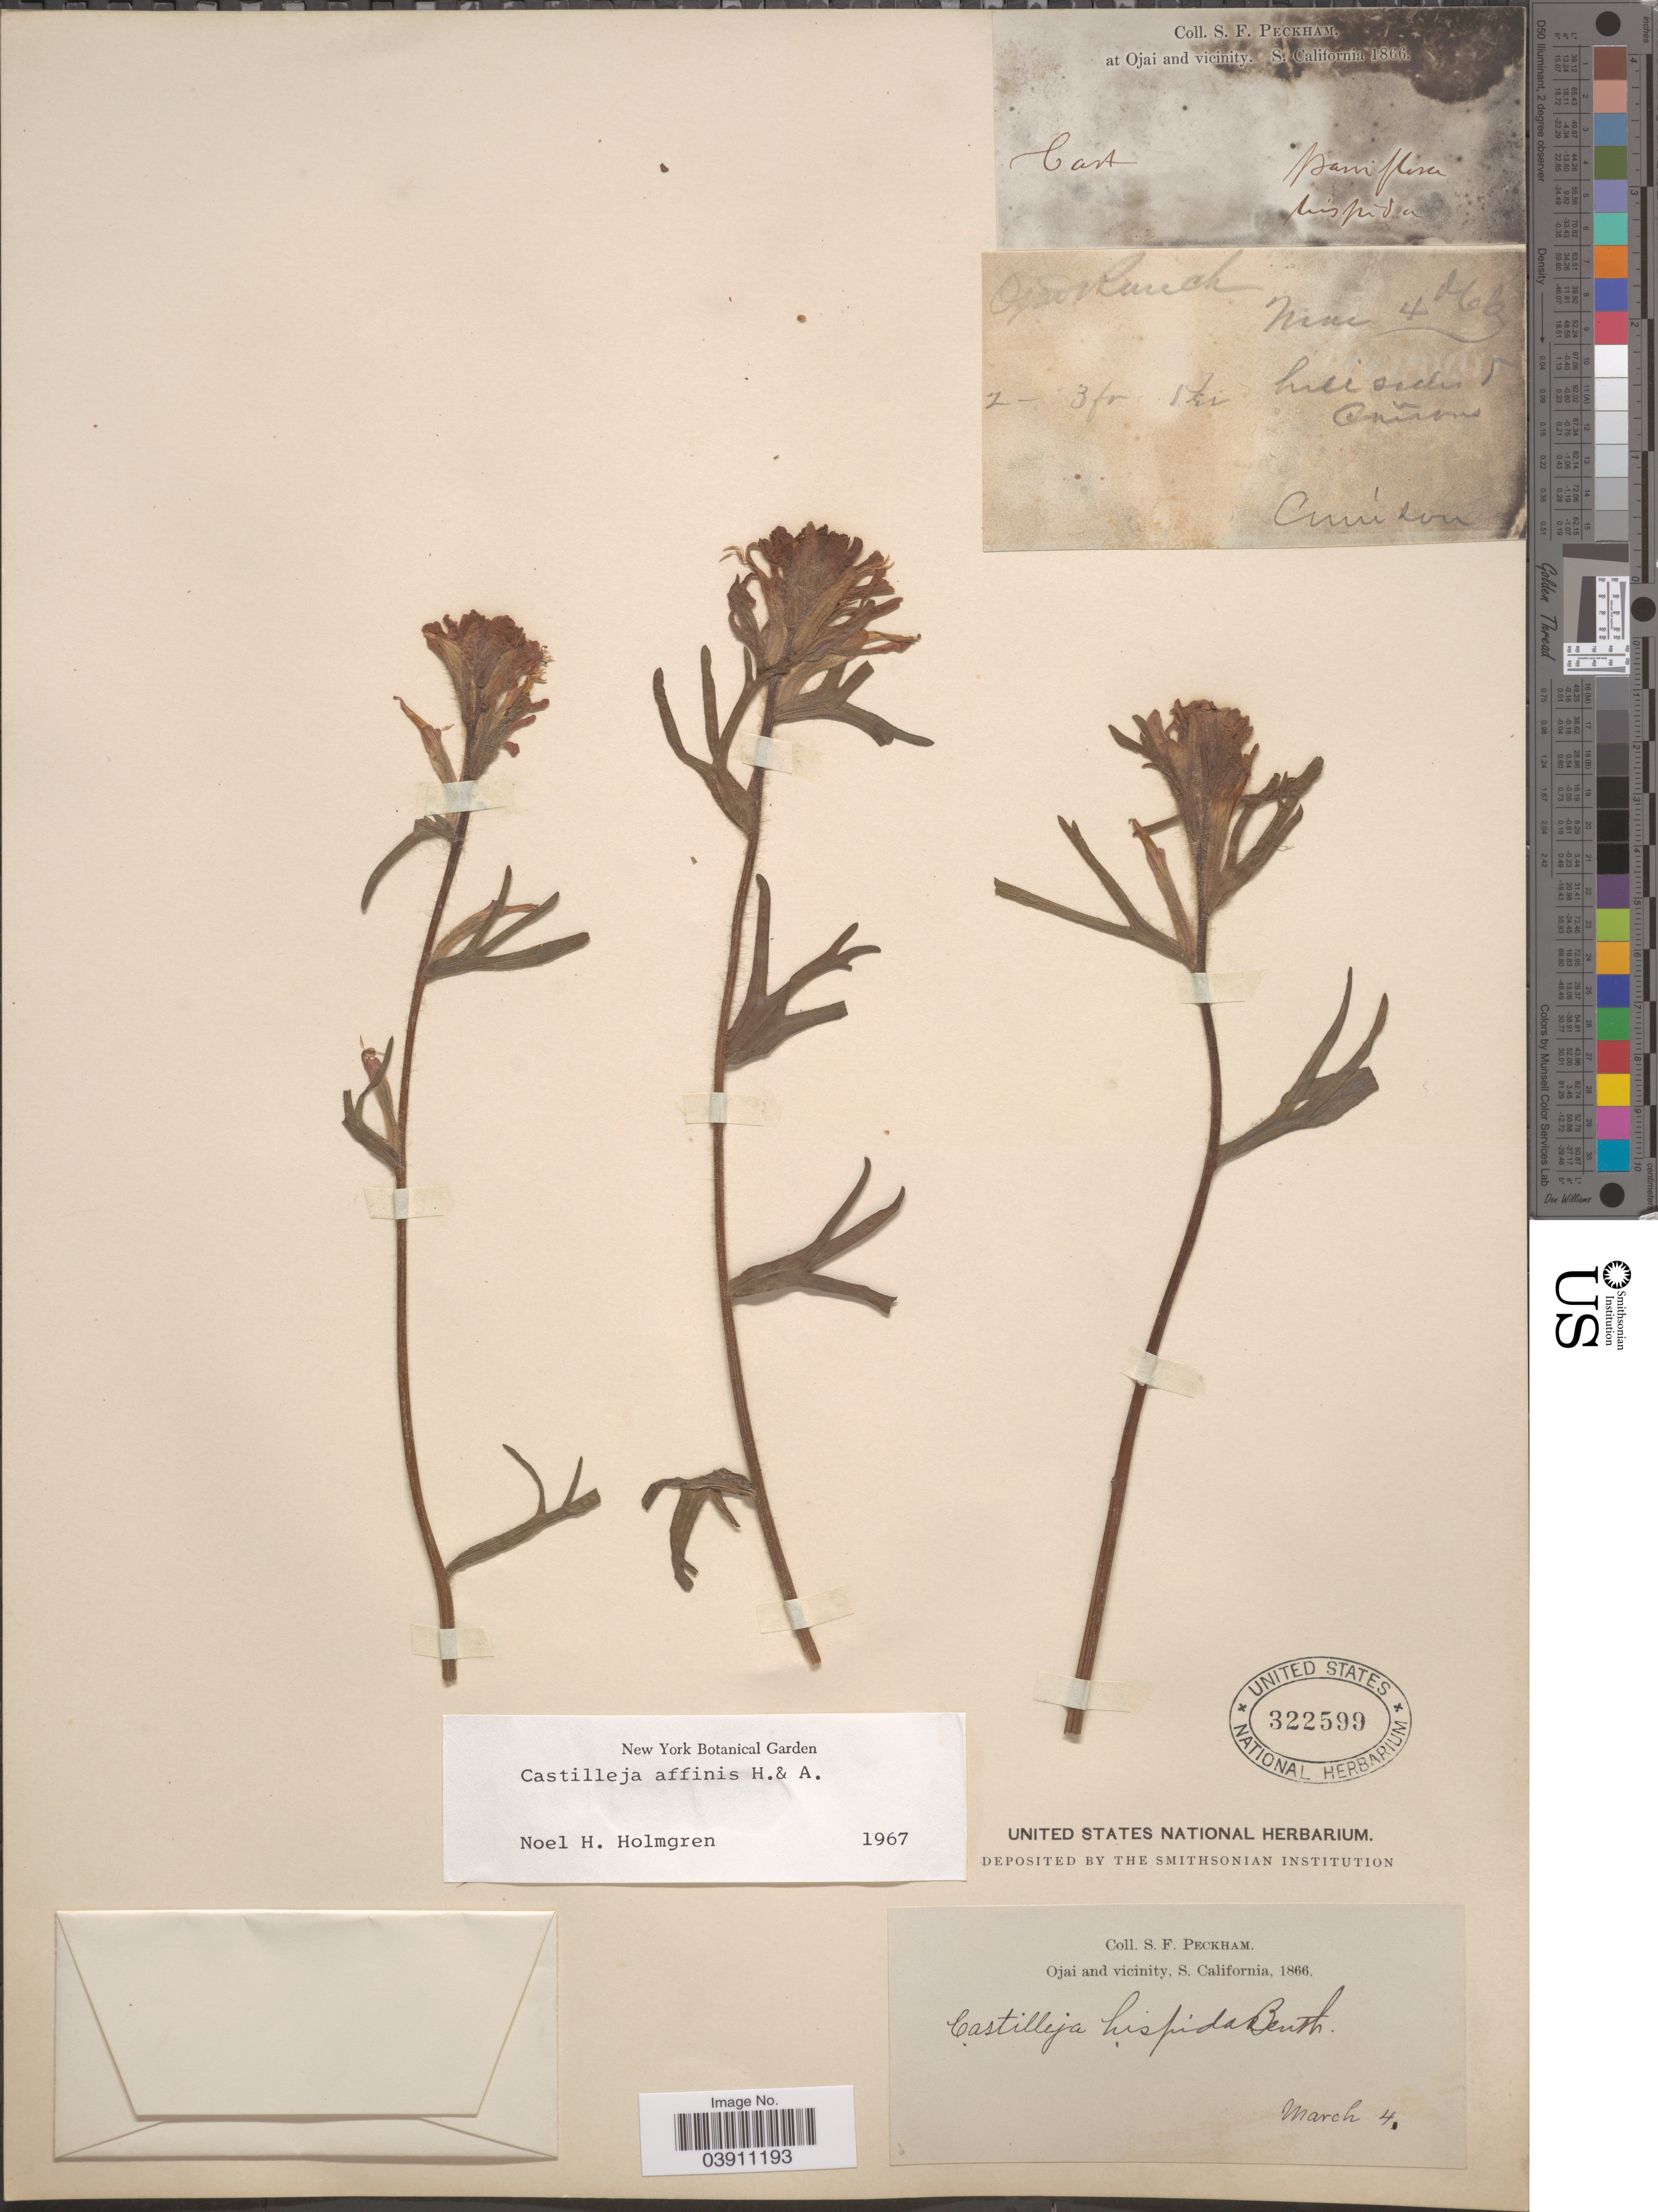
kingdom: Plantae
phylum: Tracheophyta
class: Magnoliopsida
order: Lamiales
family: Orobanchaceae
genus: Castilleja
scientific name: Castilleja affinis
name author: Hook. & Arn.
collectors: S. Peckham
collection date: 1866-03-04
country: United States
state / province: California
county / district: Ventura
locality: Ojai and vicinity, S. California.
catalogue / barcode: US 322599